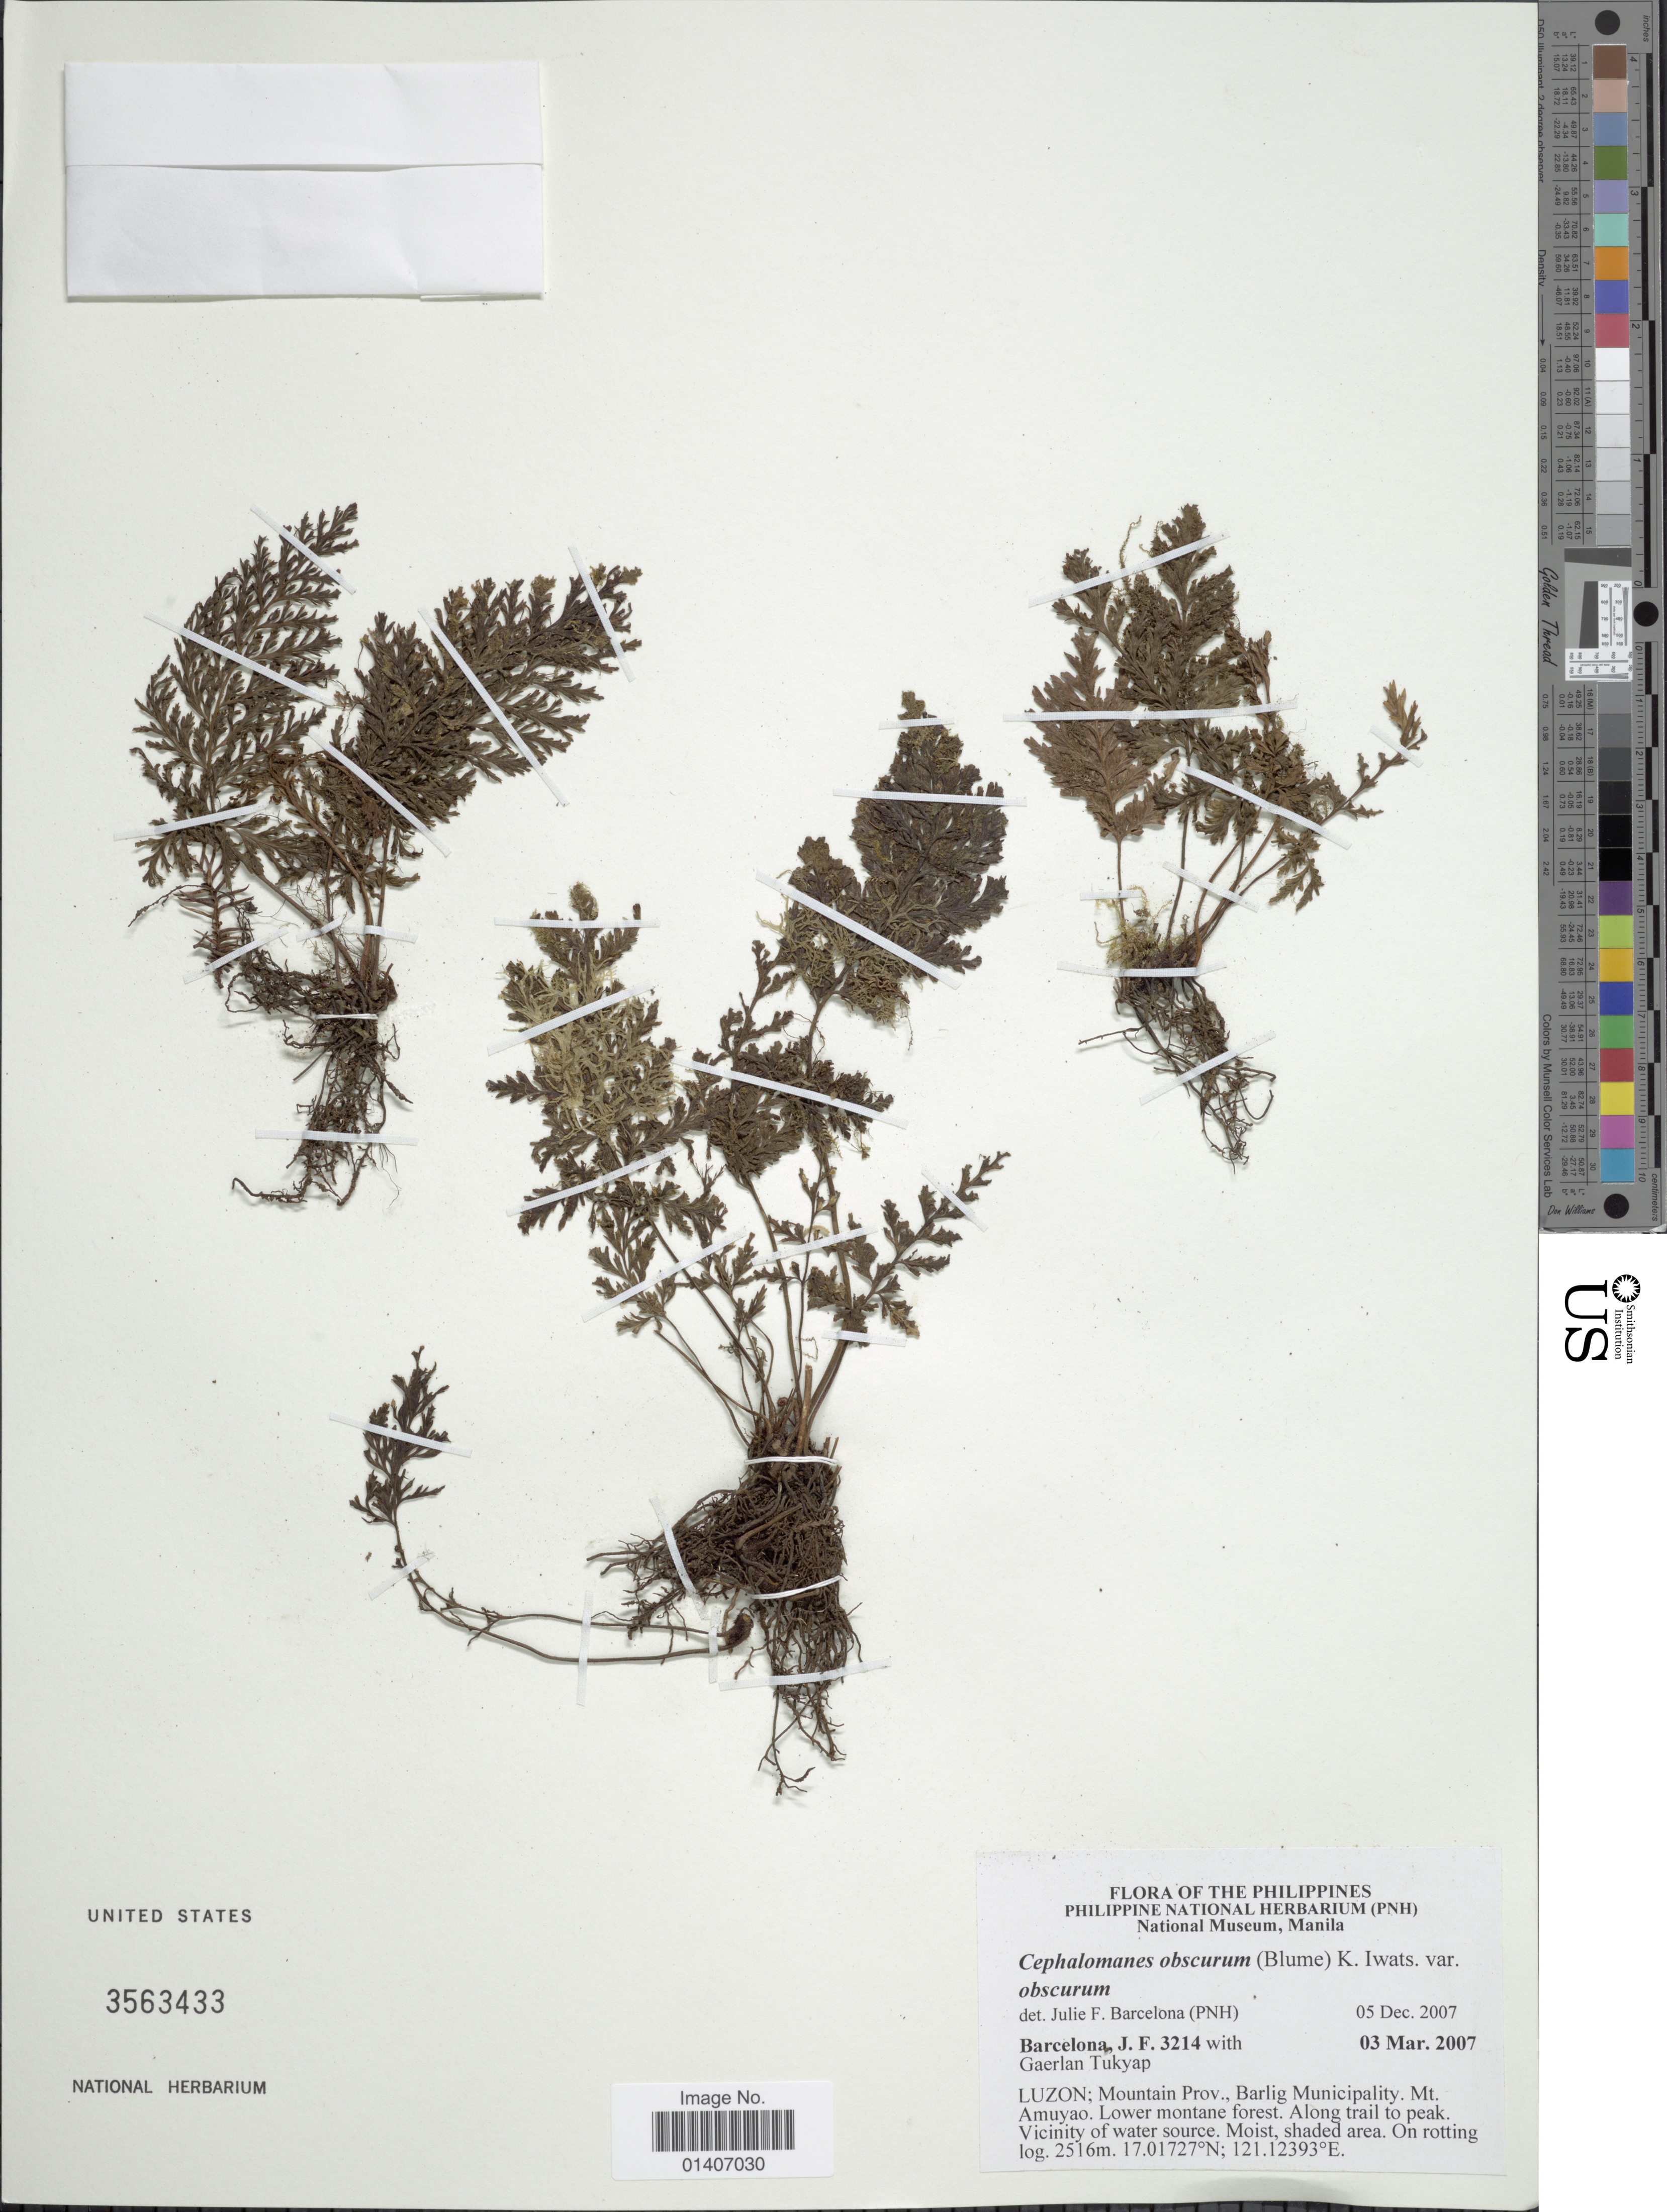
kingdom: Plantae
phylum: Tracheophyta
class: Polypodiopsida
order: Hymenophyllales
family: Hymenophyllaceae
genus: Abrodictyum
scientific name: Abrodictyum obscurum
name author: (Blume) Ebihara & K. Iwats.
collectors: J. F. Barcelona & G. Tukyap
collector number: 3214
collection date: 2007-03-03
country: Philippines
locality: Luzon; Mountain prov.: Barlig Municipality, Mt. Amuyao, lower montane forest along trail to peak, Vicinity of water source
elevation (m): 2516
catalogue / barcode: US 3563433